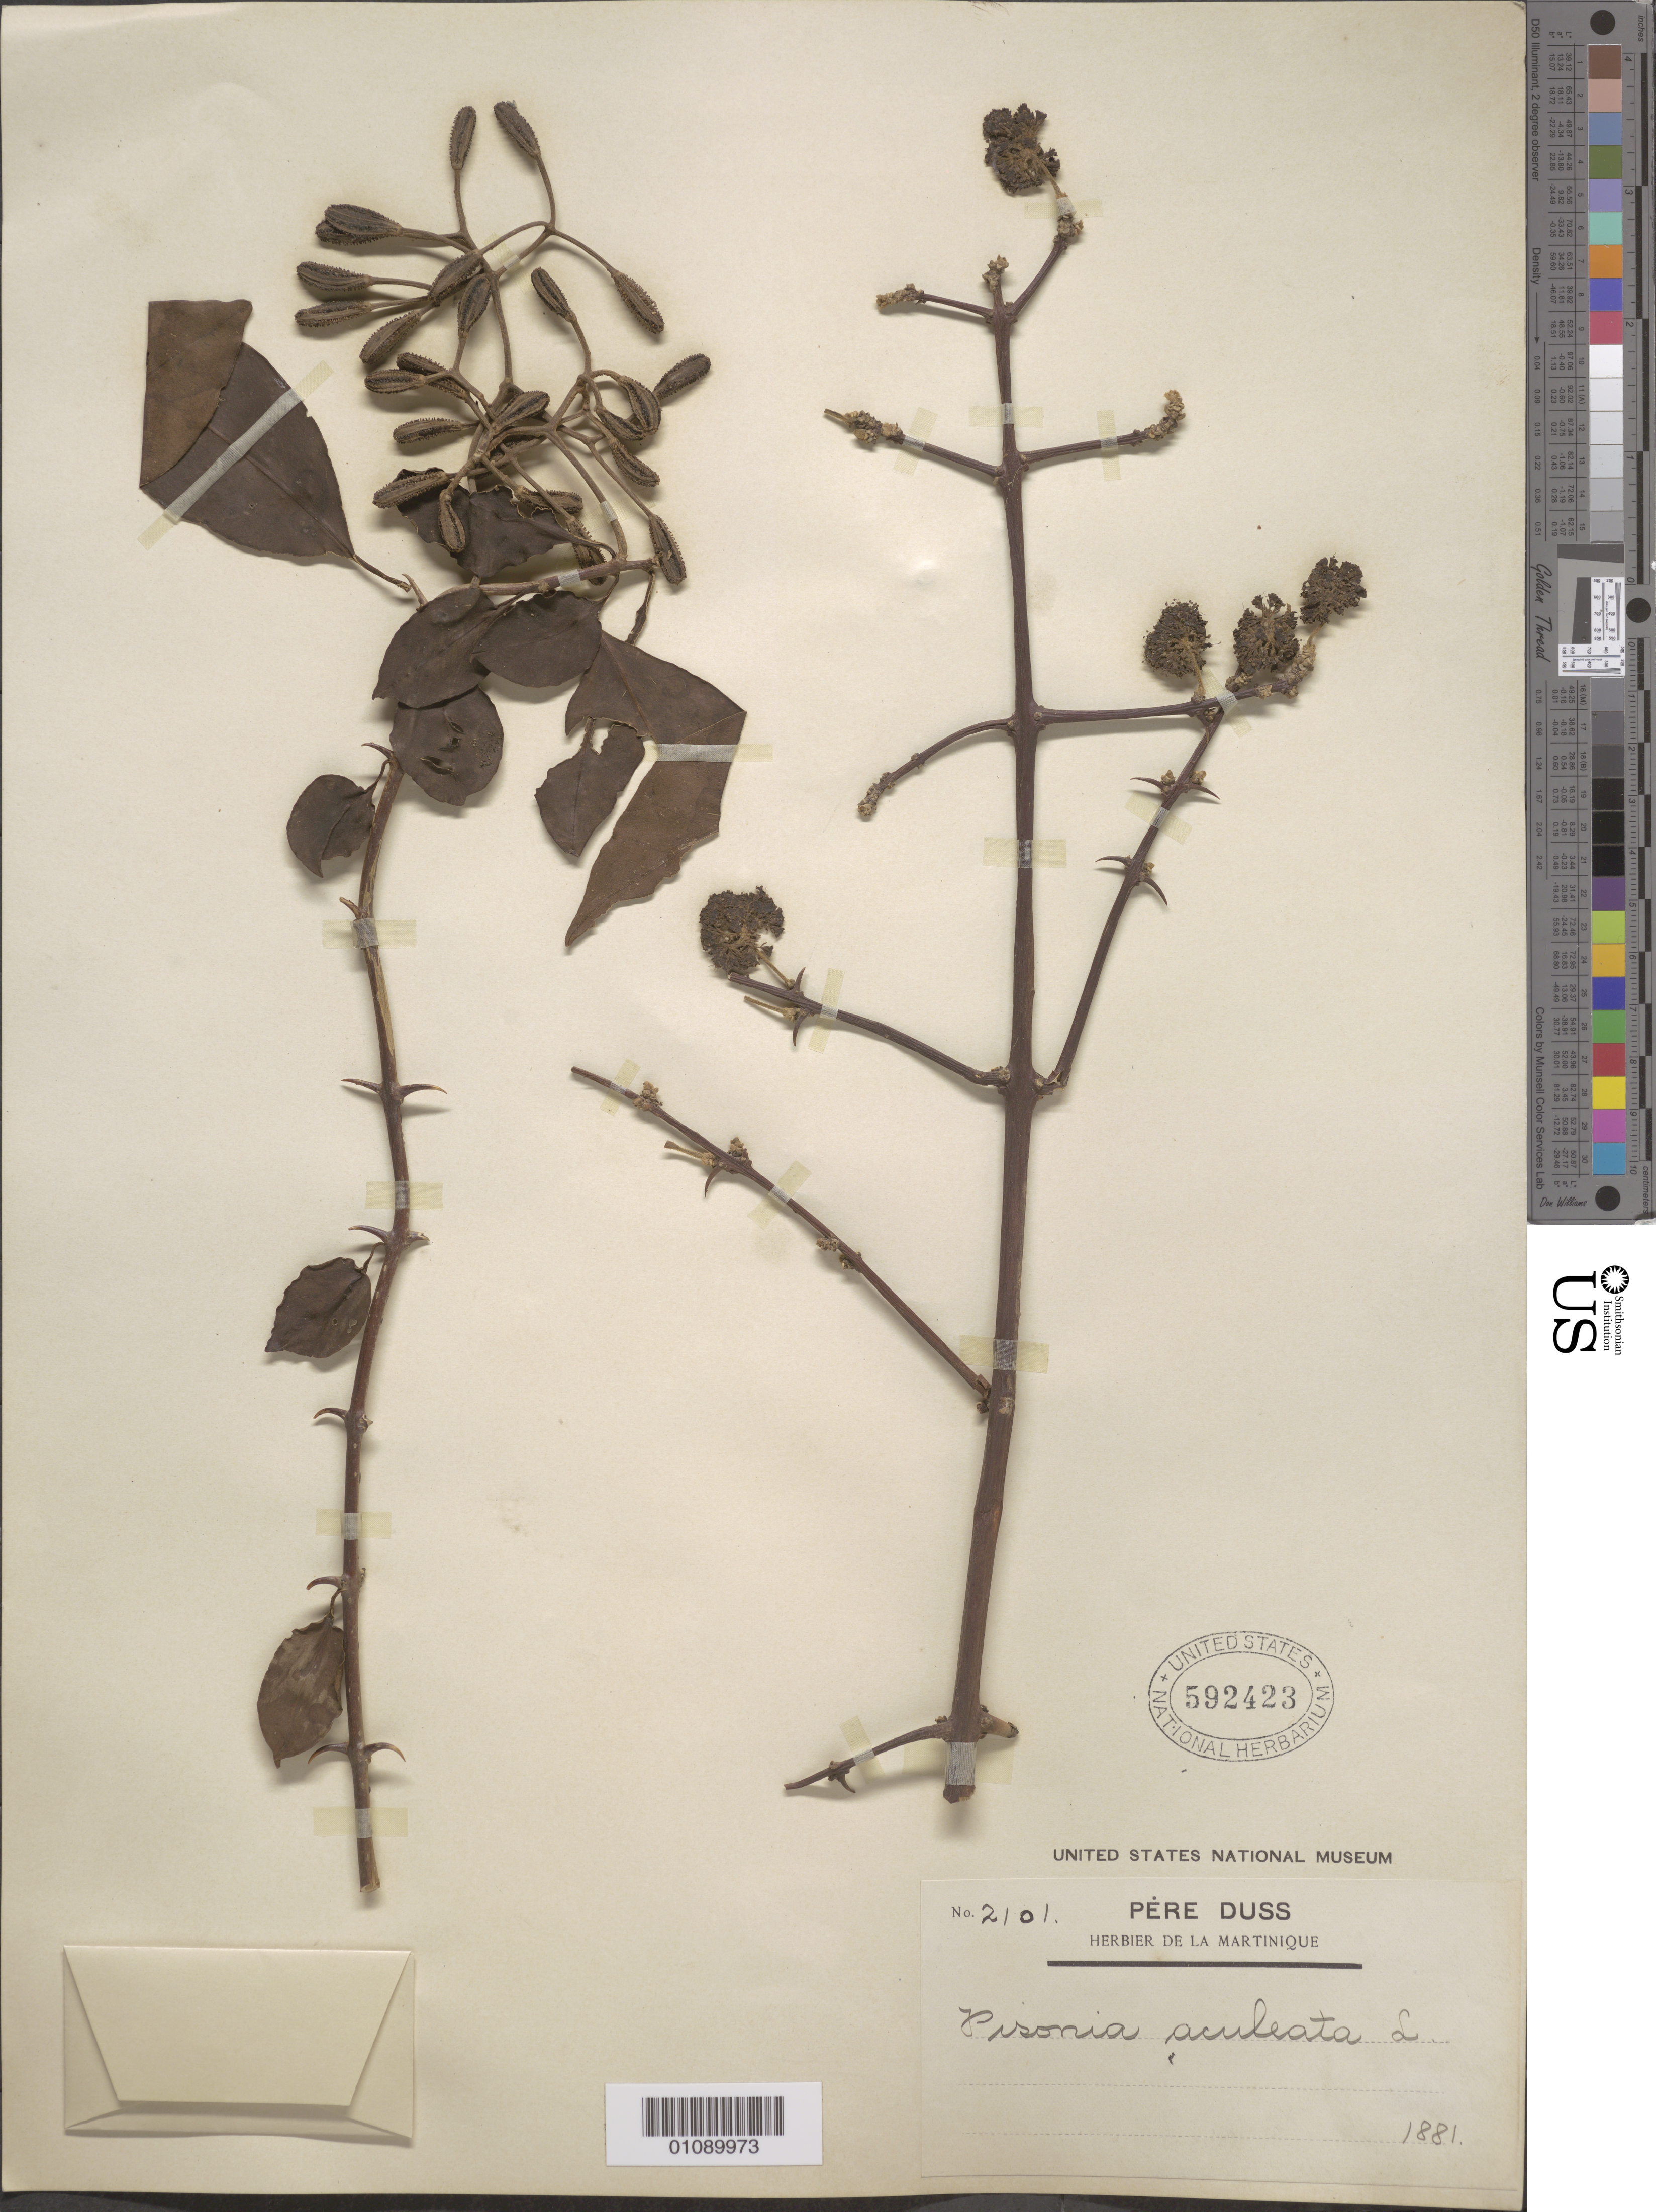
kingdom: Plantae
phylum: Tracheophyta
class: Magnoliopsida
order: Caryophyllales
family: Nyctaginaceae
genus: Pisonia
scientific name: Pisonia aculeata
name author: L.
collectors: Père Duss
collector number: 2101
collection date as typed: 1881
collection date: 1881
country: Martinique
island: Martinique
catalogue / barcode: US 592423